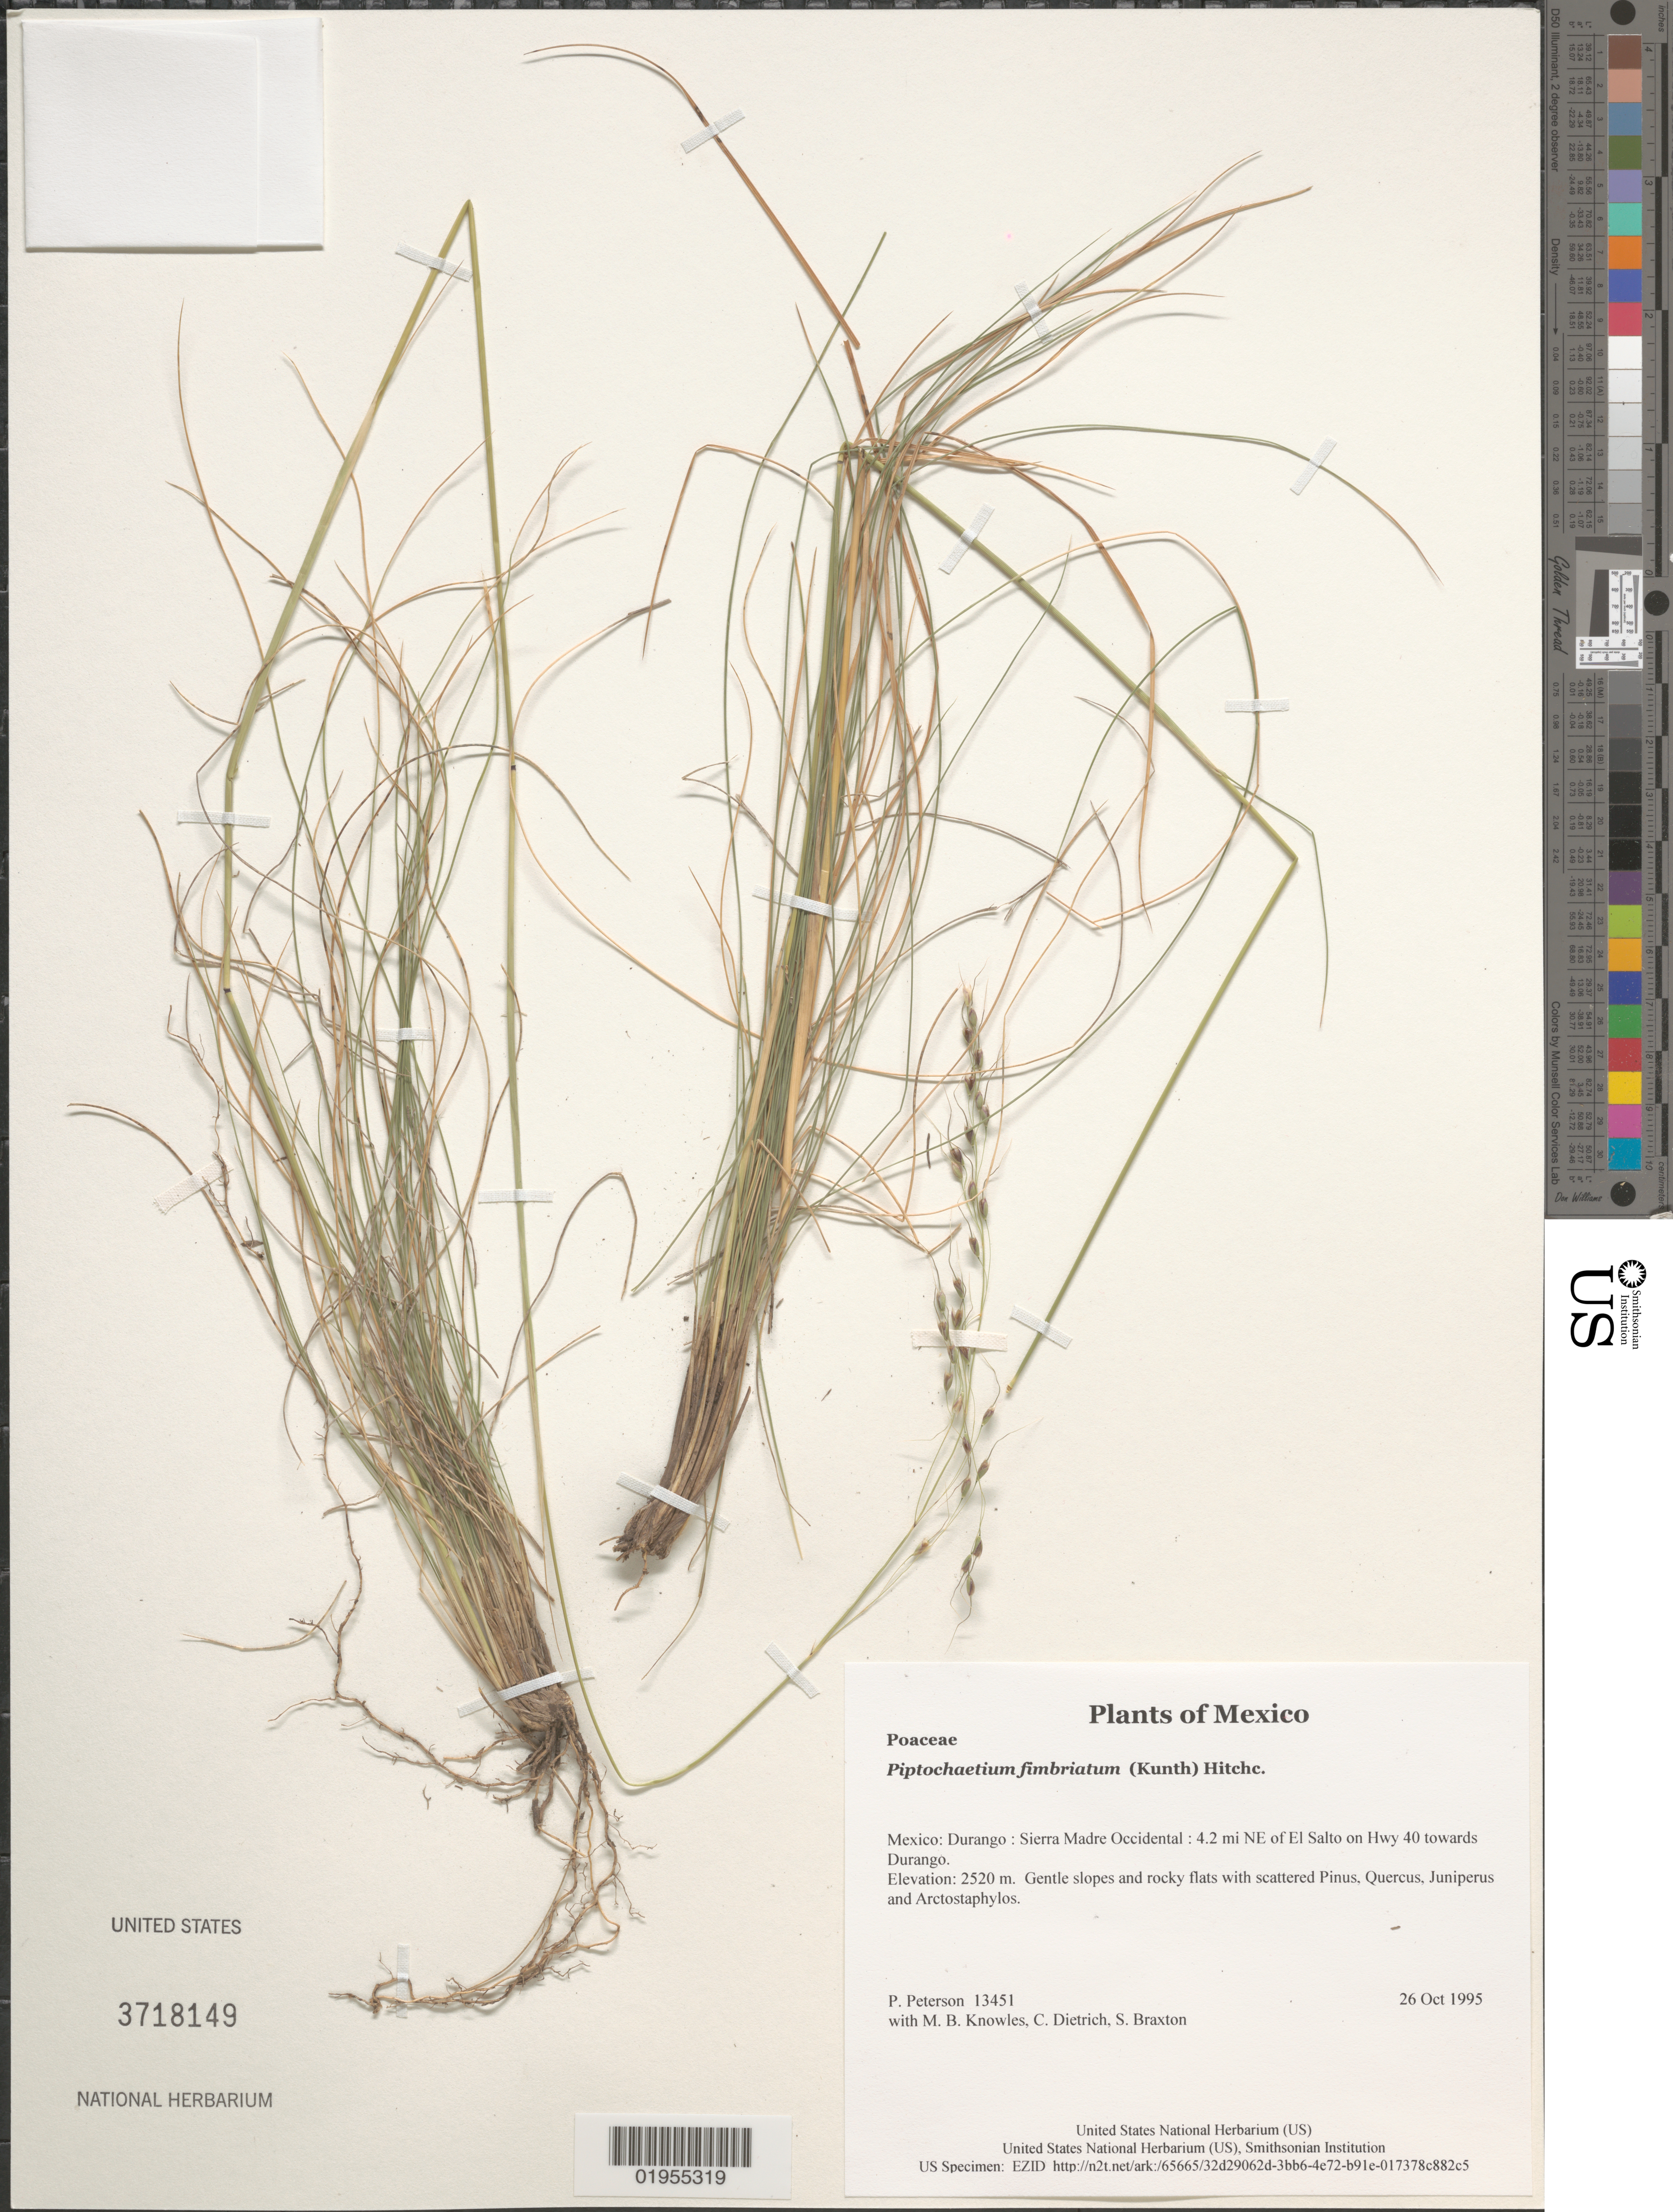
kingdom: Plantae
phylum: Tracheophyta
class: Liliopsida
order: Poales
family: Poaceae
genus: Piptochaetium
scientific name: Piptochaetium fimbriatum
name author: (Kunth) Hitchc.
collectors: P. M. Peterson, M. B. Knowles, C. Dietrich & S. Braxton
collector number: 13451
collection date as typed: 26 Oct 1995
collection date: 1995-10-26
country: Mexico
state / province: Durango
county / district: Sierra Madre Occidental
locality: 4.2 mi NE of El Salto on Hwy 40 towards Durango.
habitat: Gentle slopes and rocky flats with scattered Pinus, Quercus, Juniperus and Arctostaphylos.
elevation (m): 2520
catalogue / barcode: US 3718149